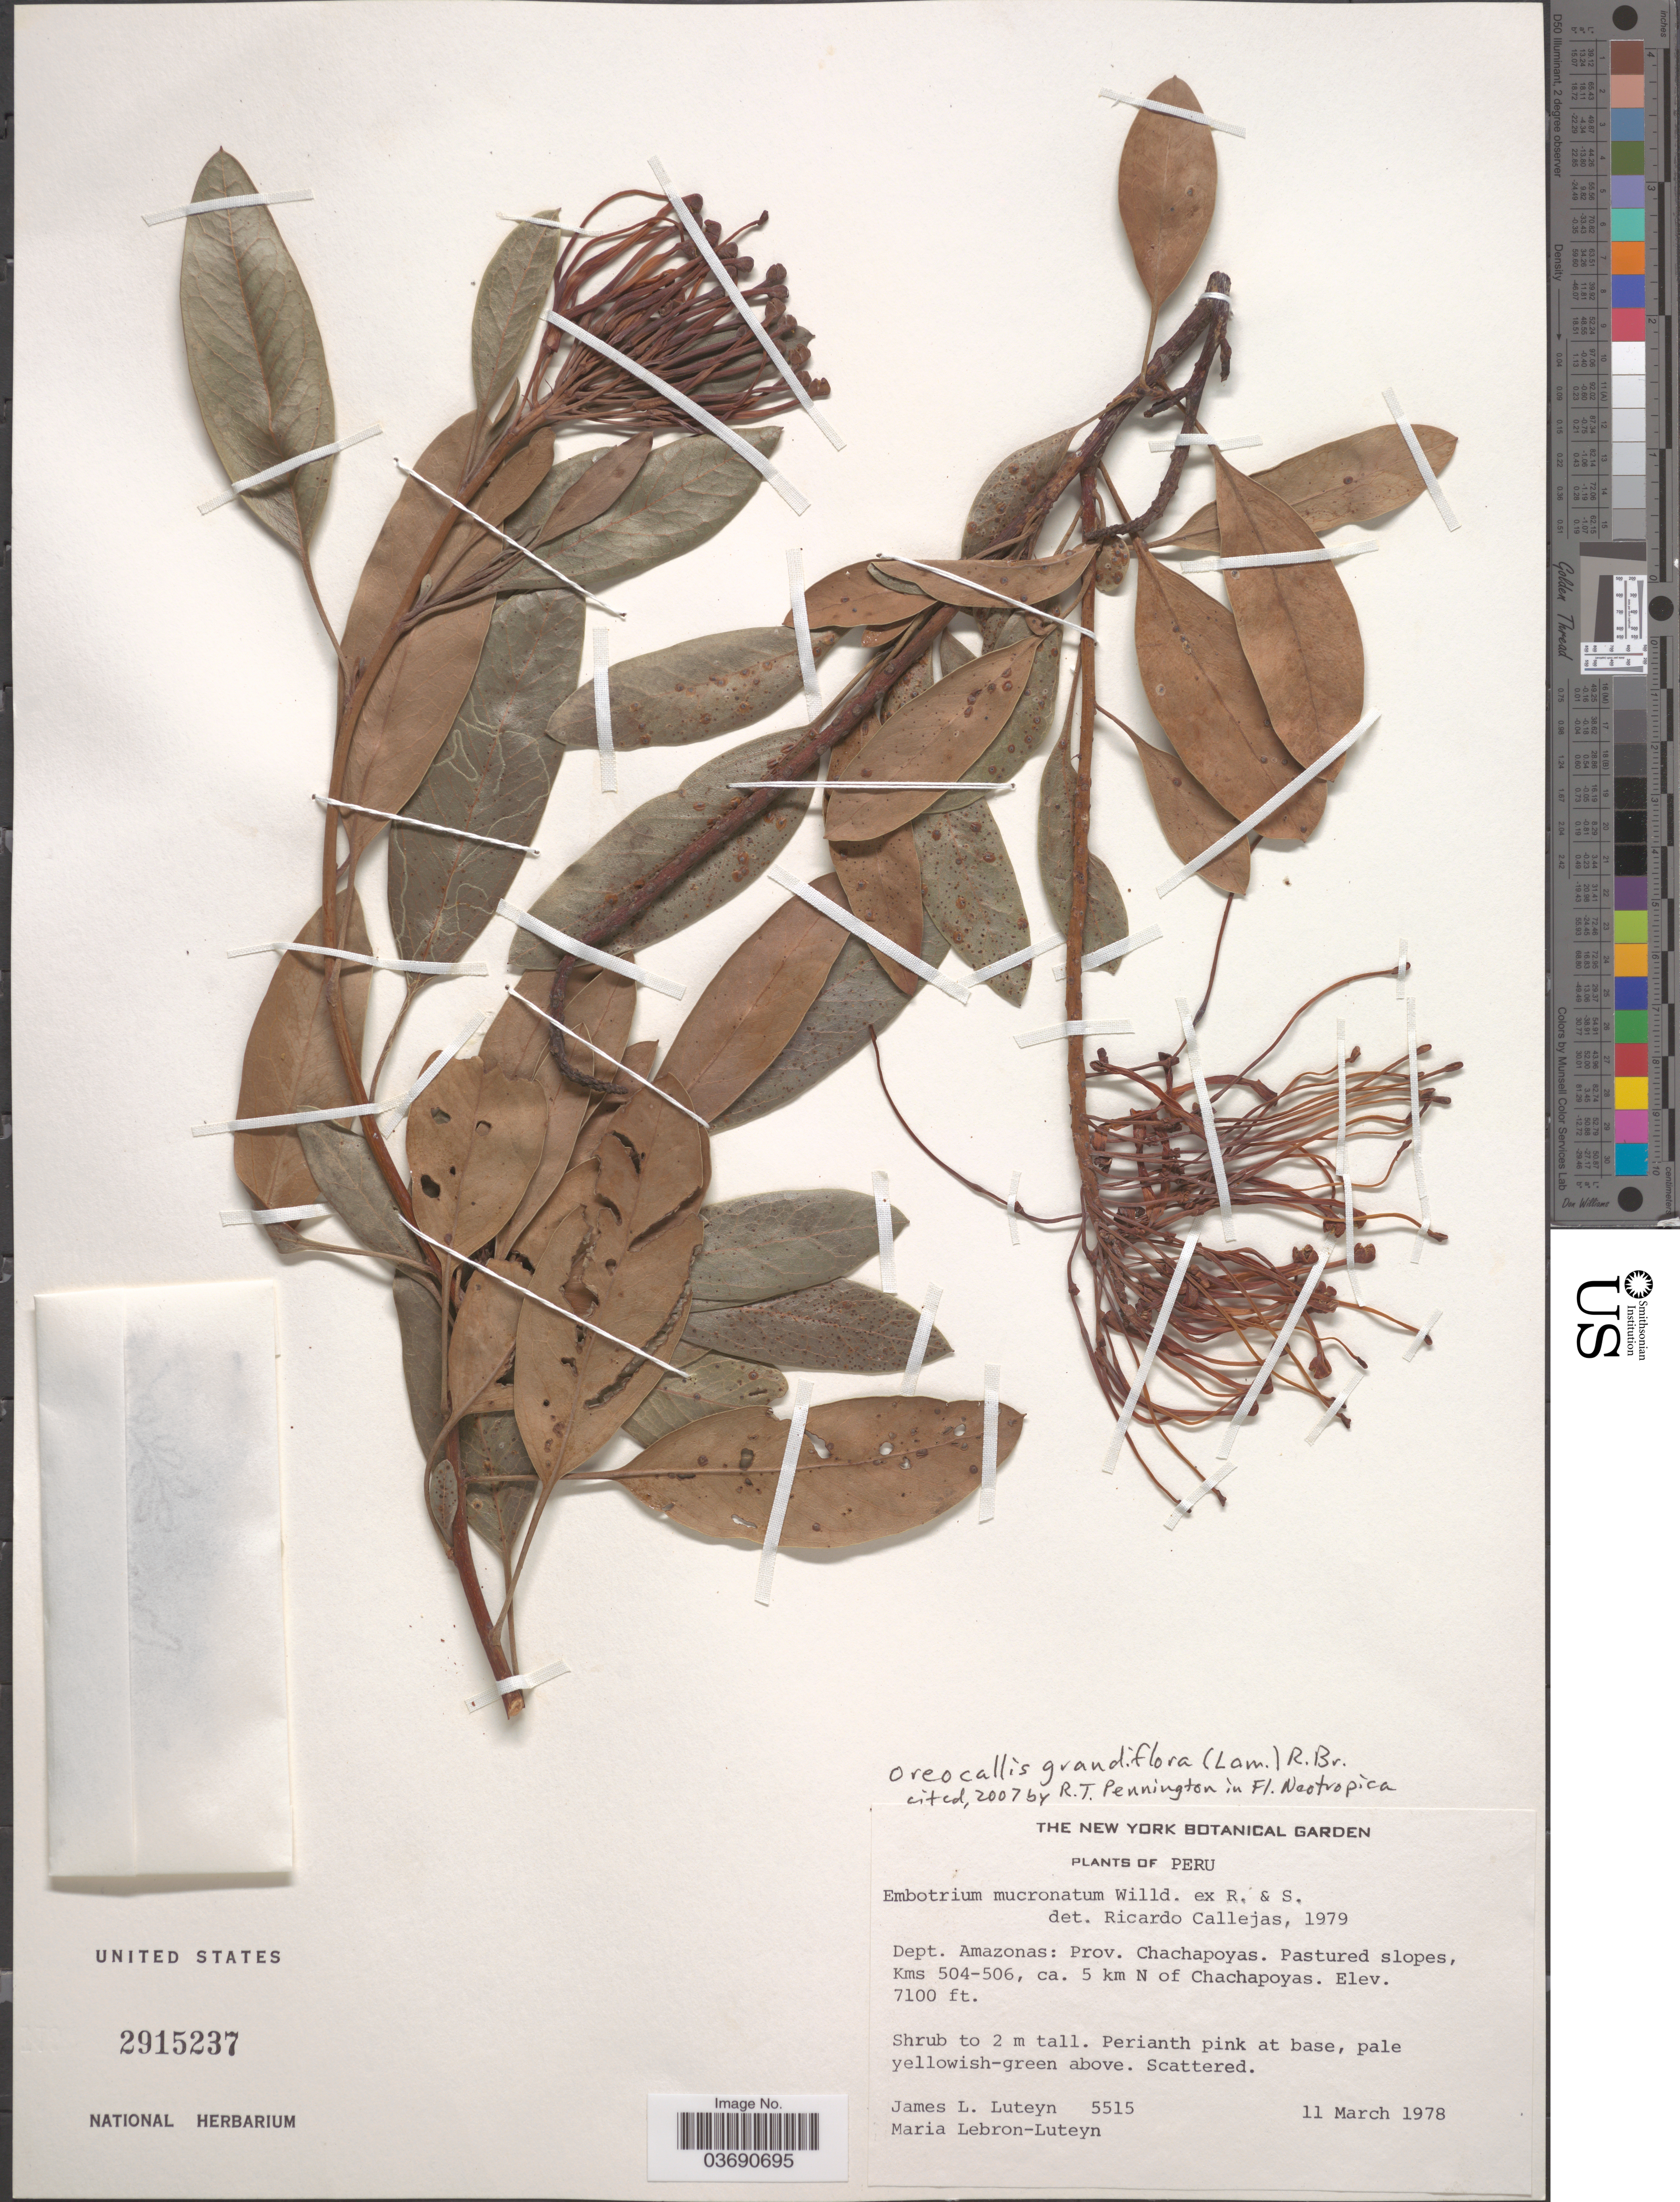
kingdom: Plantae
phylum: Tracheophyta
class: Magnoliopsida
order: Proteales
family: Proteaceae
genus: Oreocallis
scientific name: Oreocallis grandiflora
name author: (Lam.) R. Br.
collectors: J. L. Luteyn & M. L. Lebrón-Luteyn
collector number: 5515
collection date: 1978-03-11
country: Peru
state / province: Amazonas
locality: Dept. Amazonas: Prov. Chachapoyas. Pastured slopes, Kms 504-506, ca. 5 km N of Chachapoyas.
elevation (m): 2164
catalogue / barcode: US 2915237